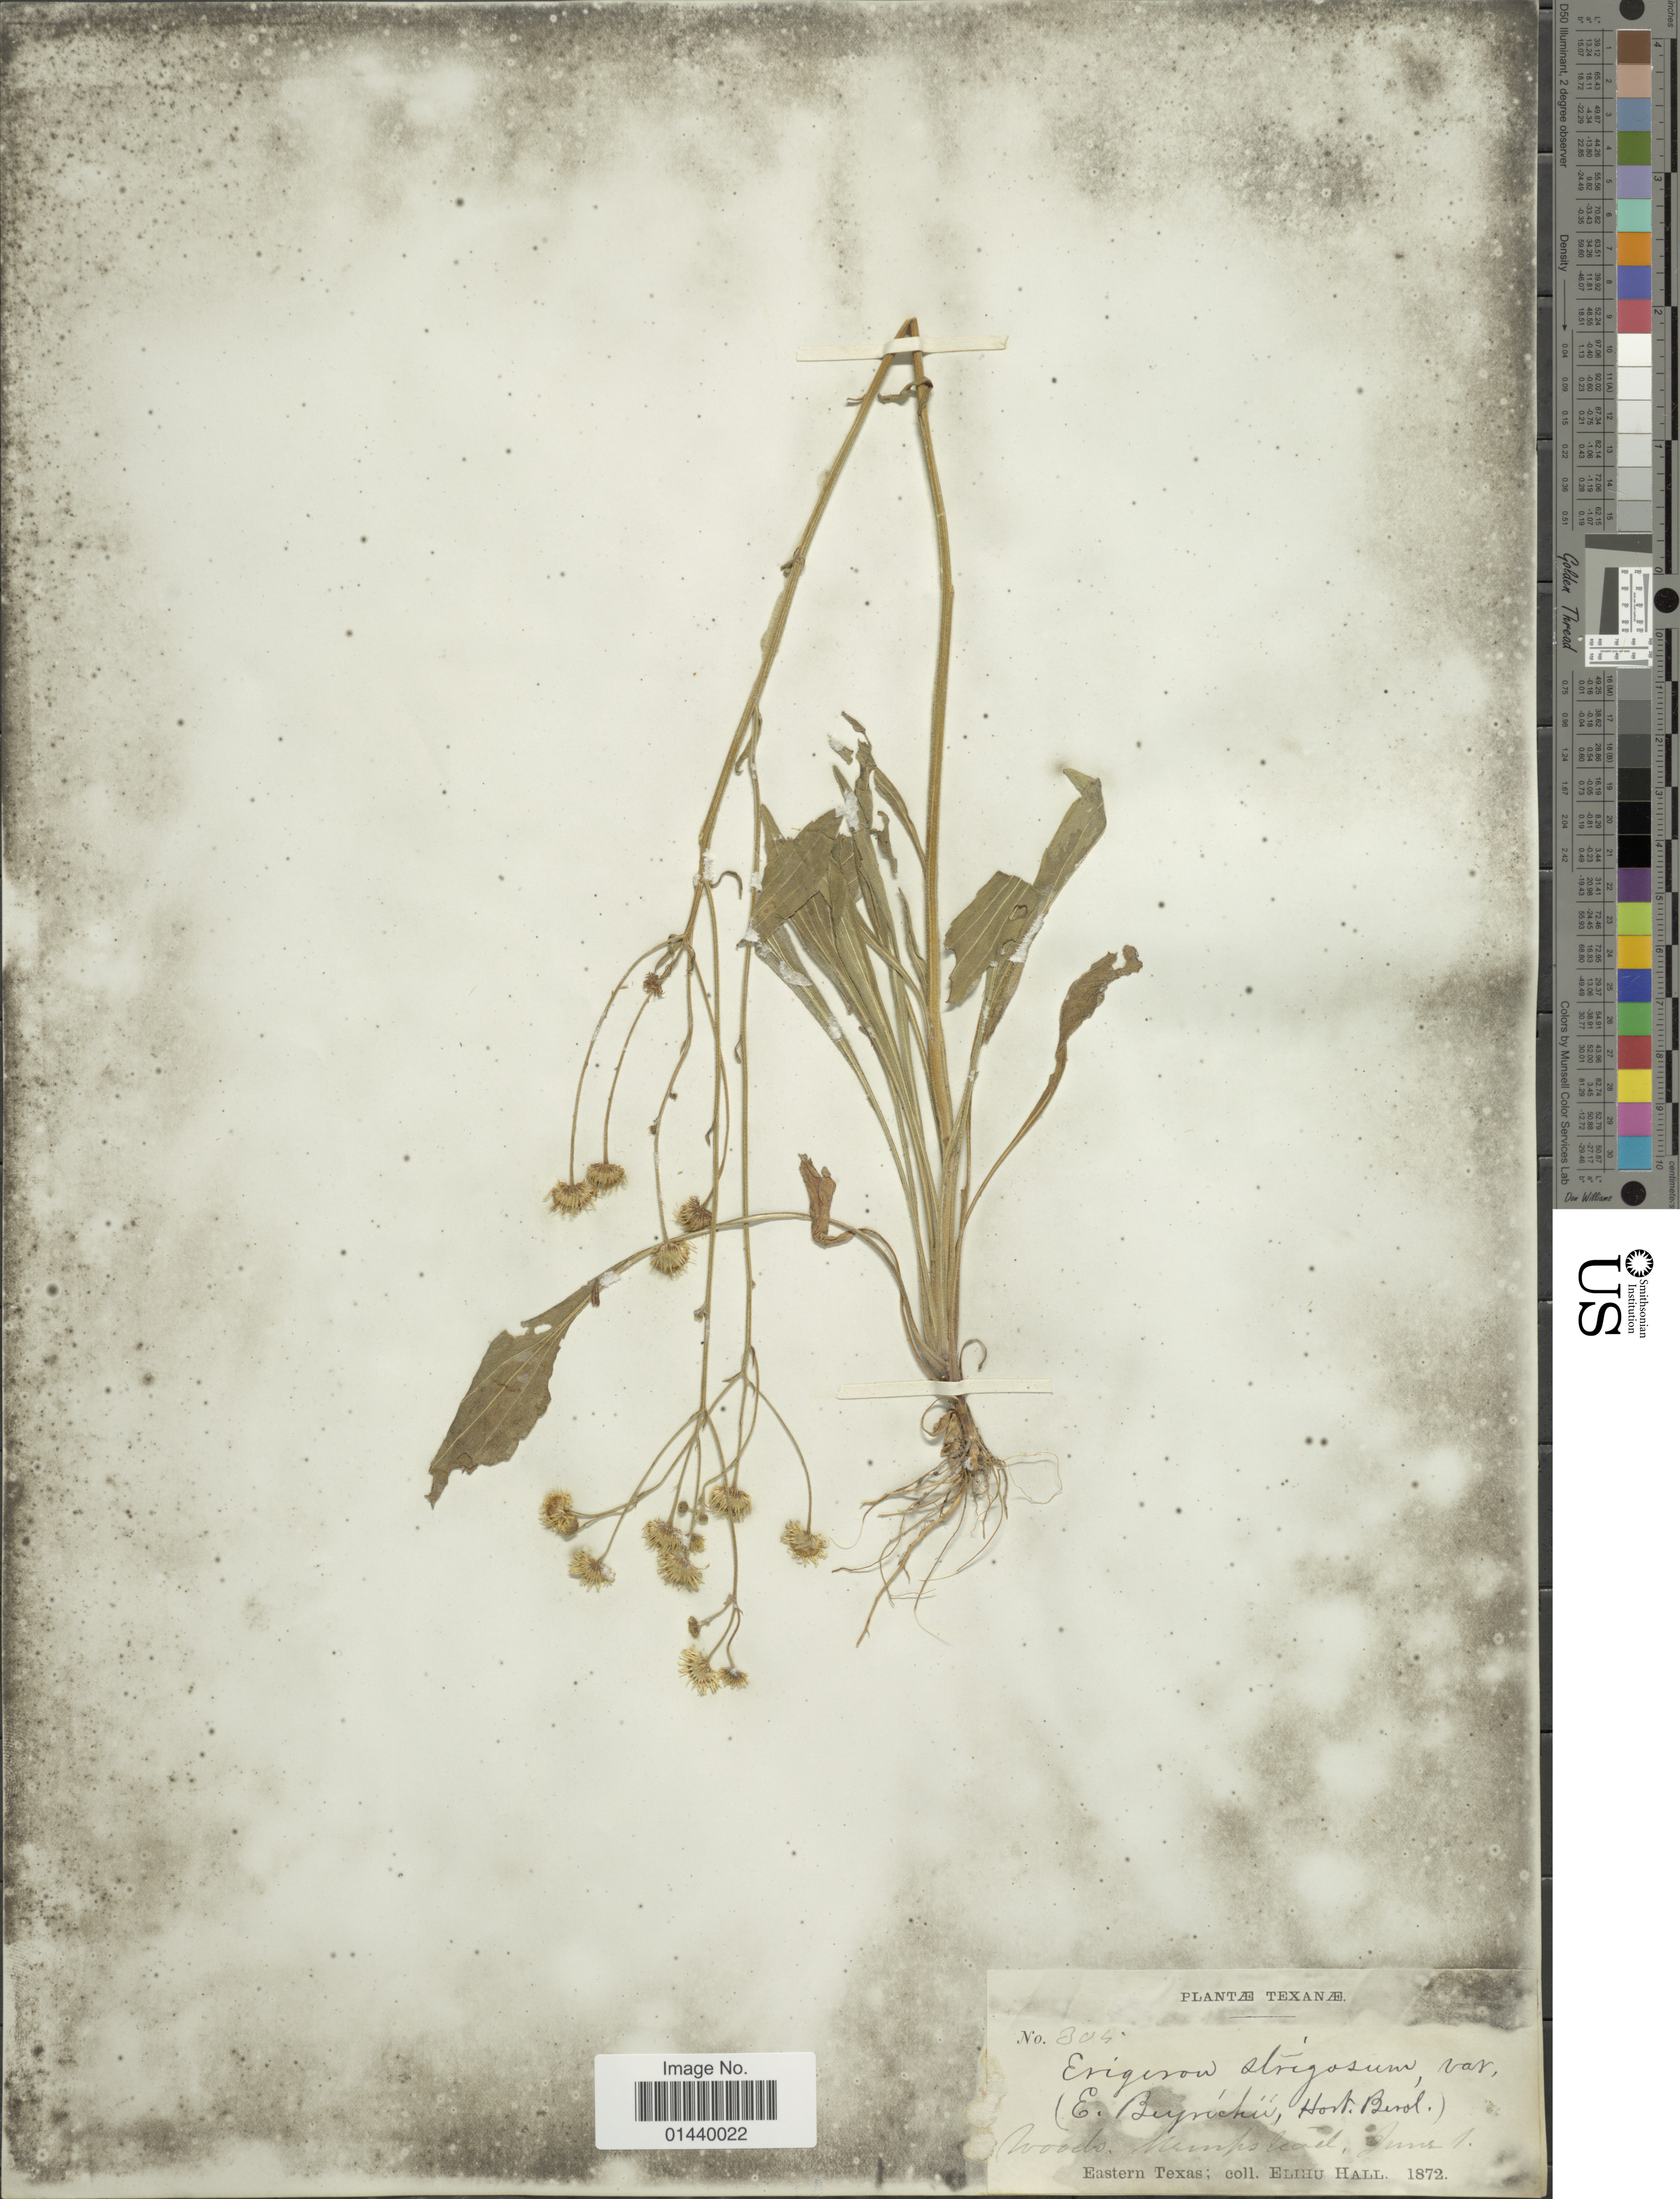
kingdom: Plantae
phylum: Tracheophyta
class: Magnoliopsida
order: Asterales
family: Asteraceae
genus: Erigeron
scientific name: Erigeron strigosus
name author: Muhl. ex Willd.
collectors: E. Hall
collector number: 305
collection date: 1872-06-01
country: United States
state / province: Texas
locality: Texanae. Hempstead.